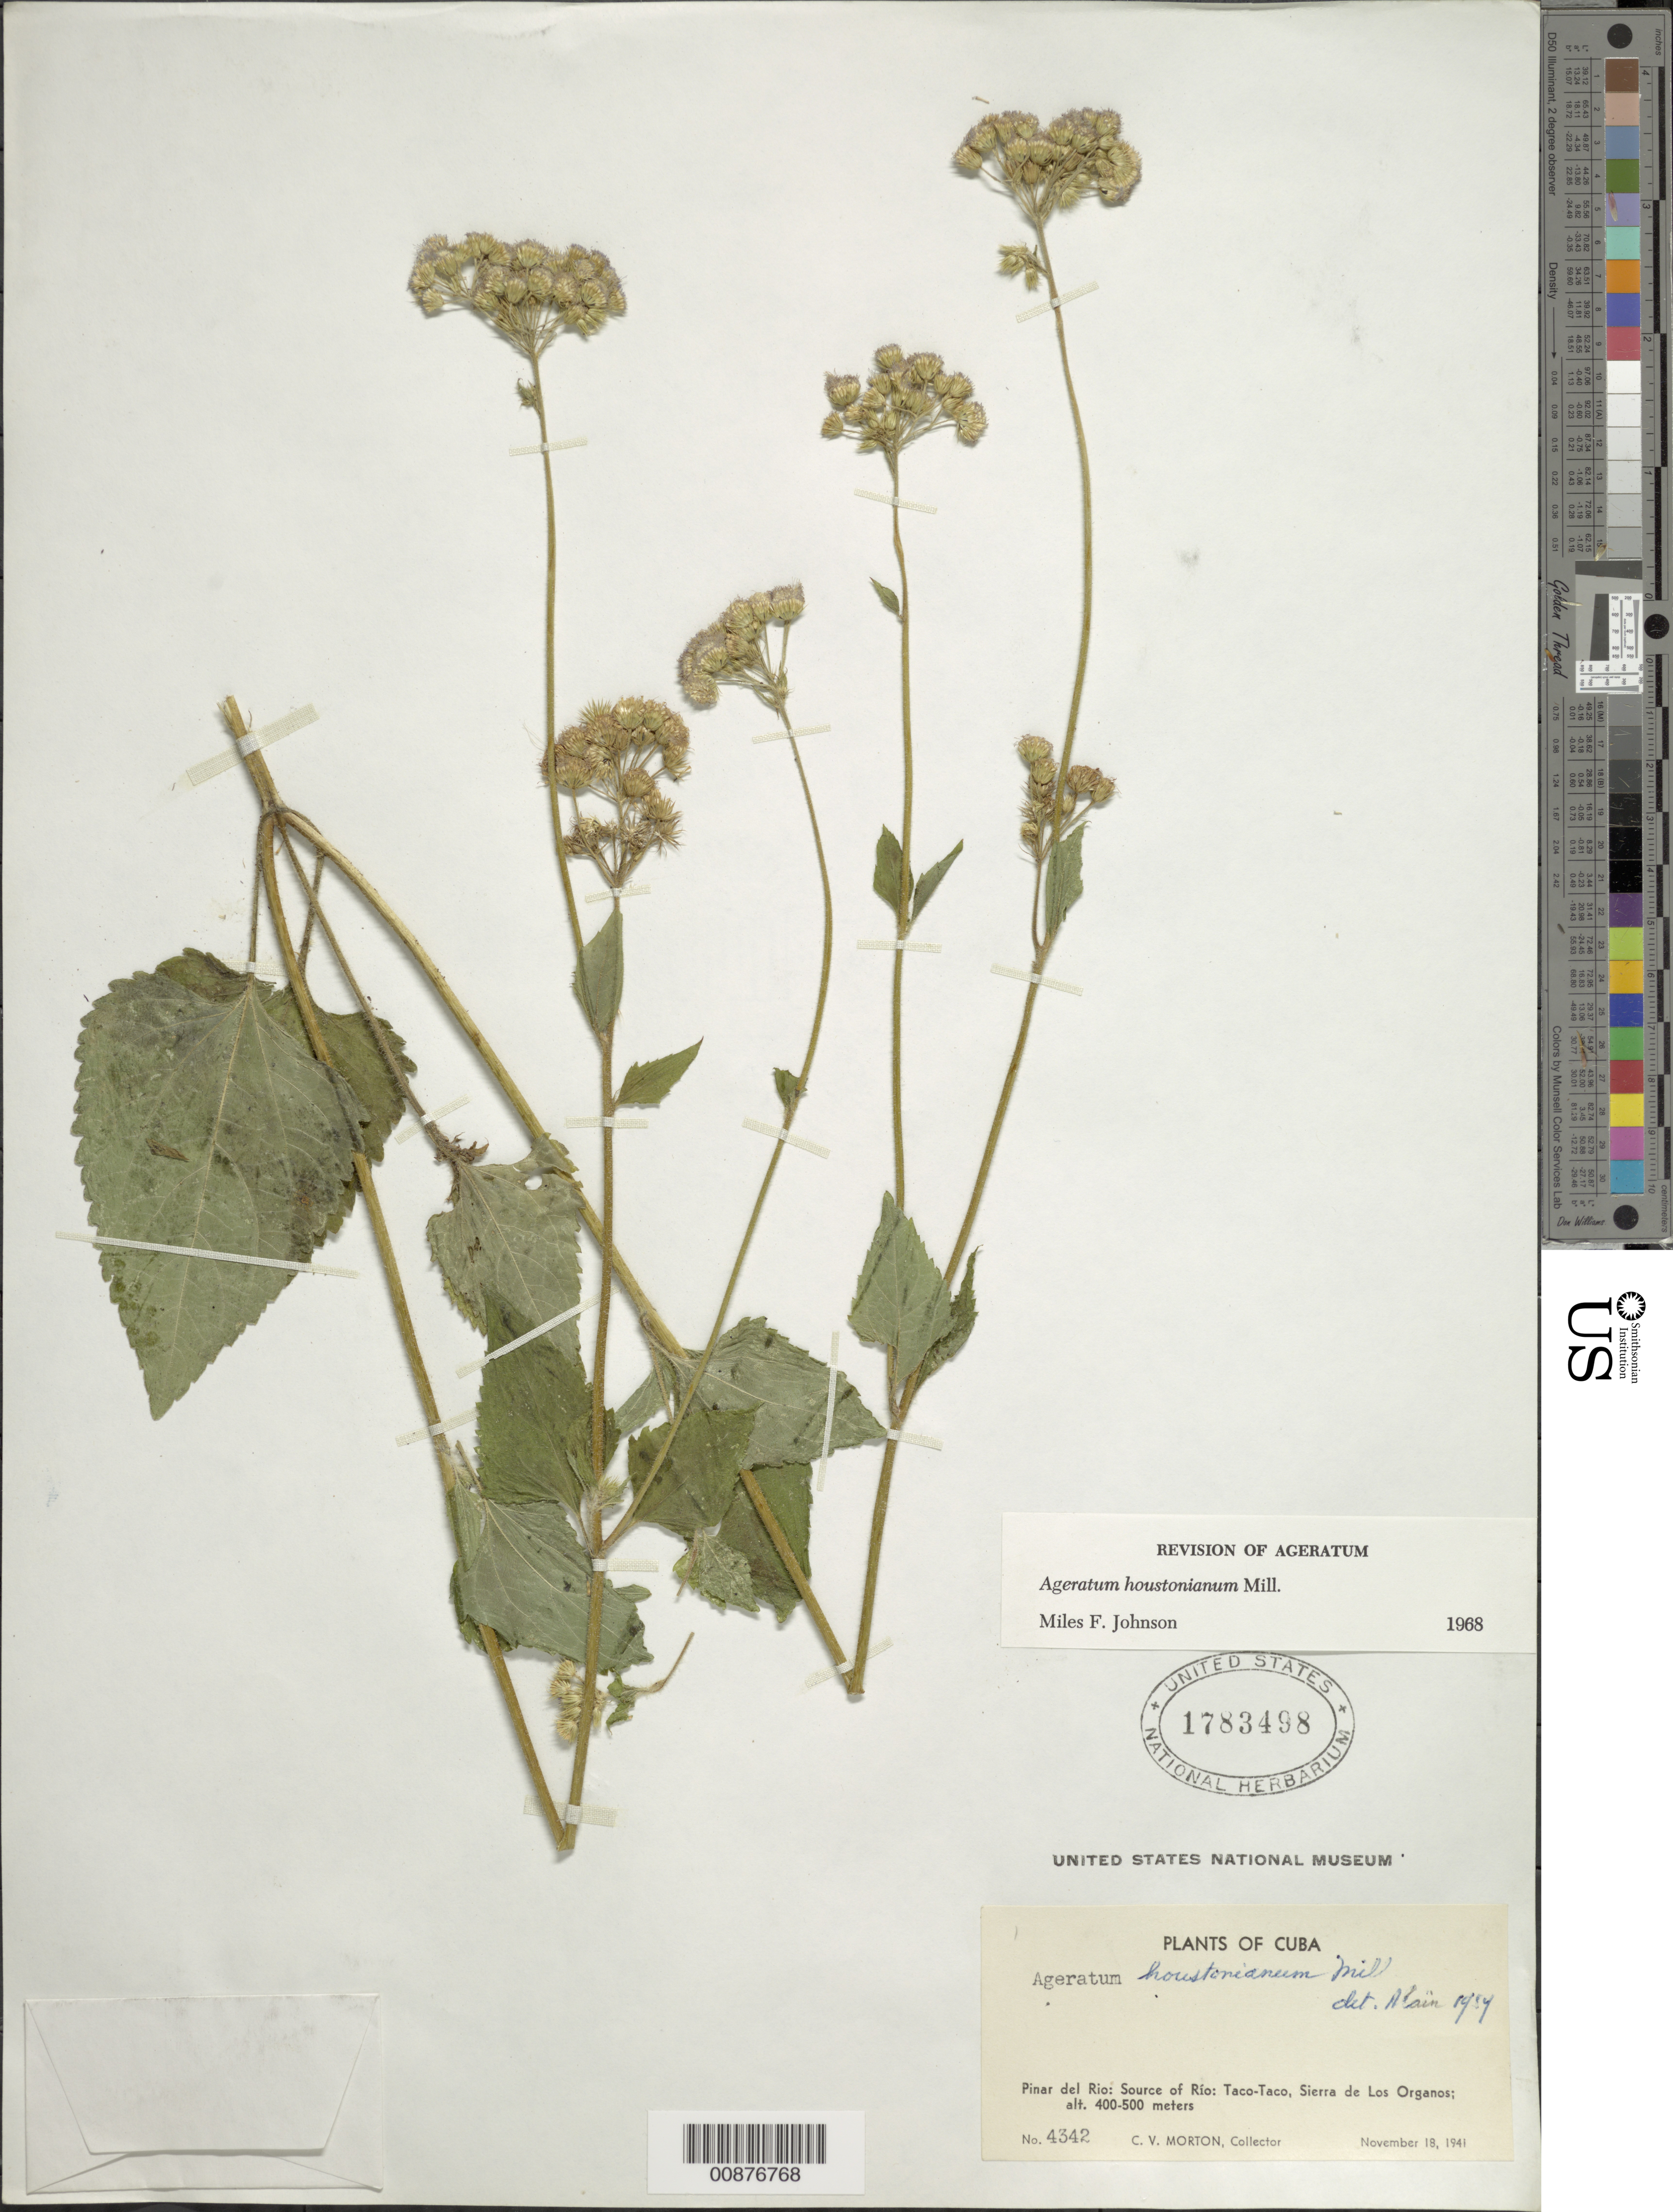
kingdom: Plantae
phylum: Tracheophyta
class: Magnoliopsida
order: Asterales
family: Asteraceae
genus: Ageratum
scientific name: Ageratum houstonianum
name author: Mill.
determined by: Liogier, Alain H.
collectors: C. V. Morton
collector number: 4342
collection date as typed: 18 Nov 1941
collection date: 1941-11-18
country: Cuba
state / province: Pinar del Río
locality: Source of Rio: Taco-Taco, Sierra de Los Organos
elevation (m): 400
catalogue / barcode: US 1783498